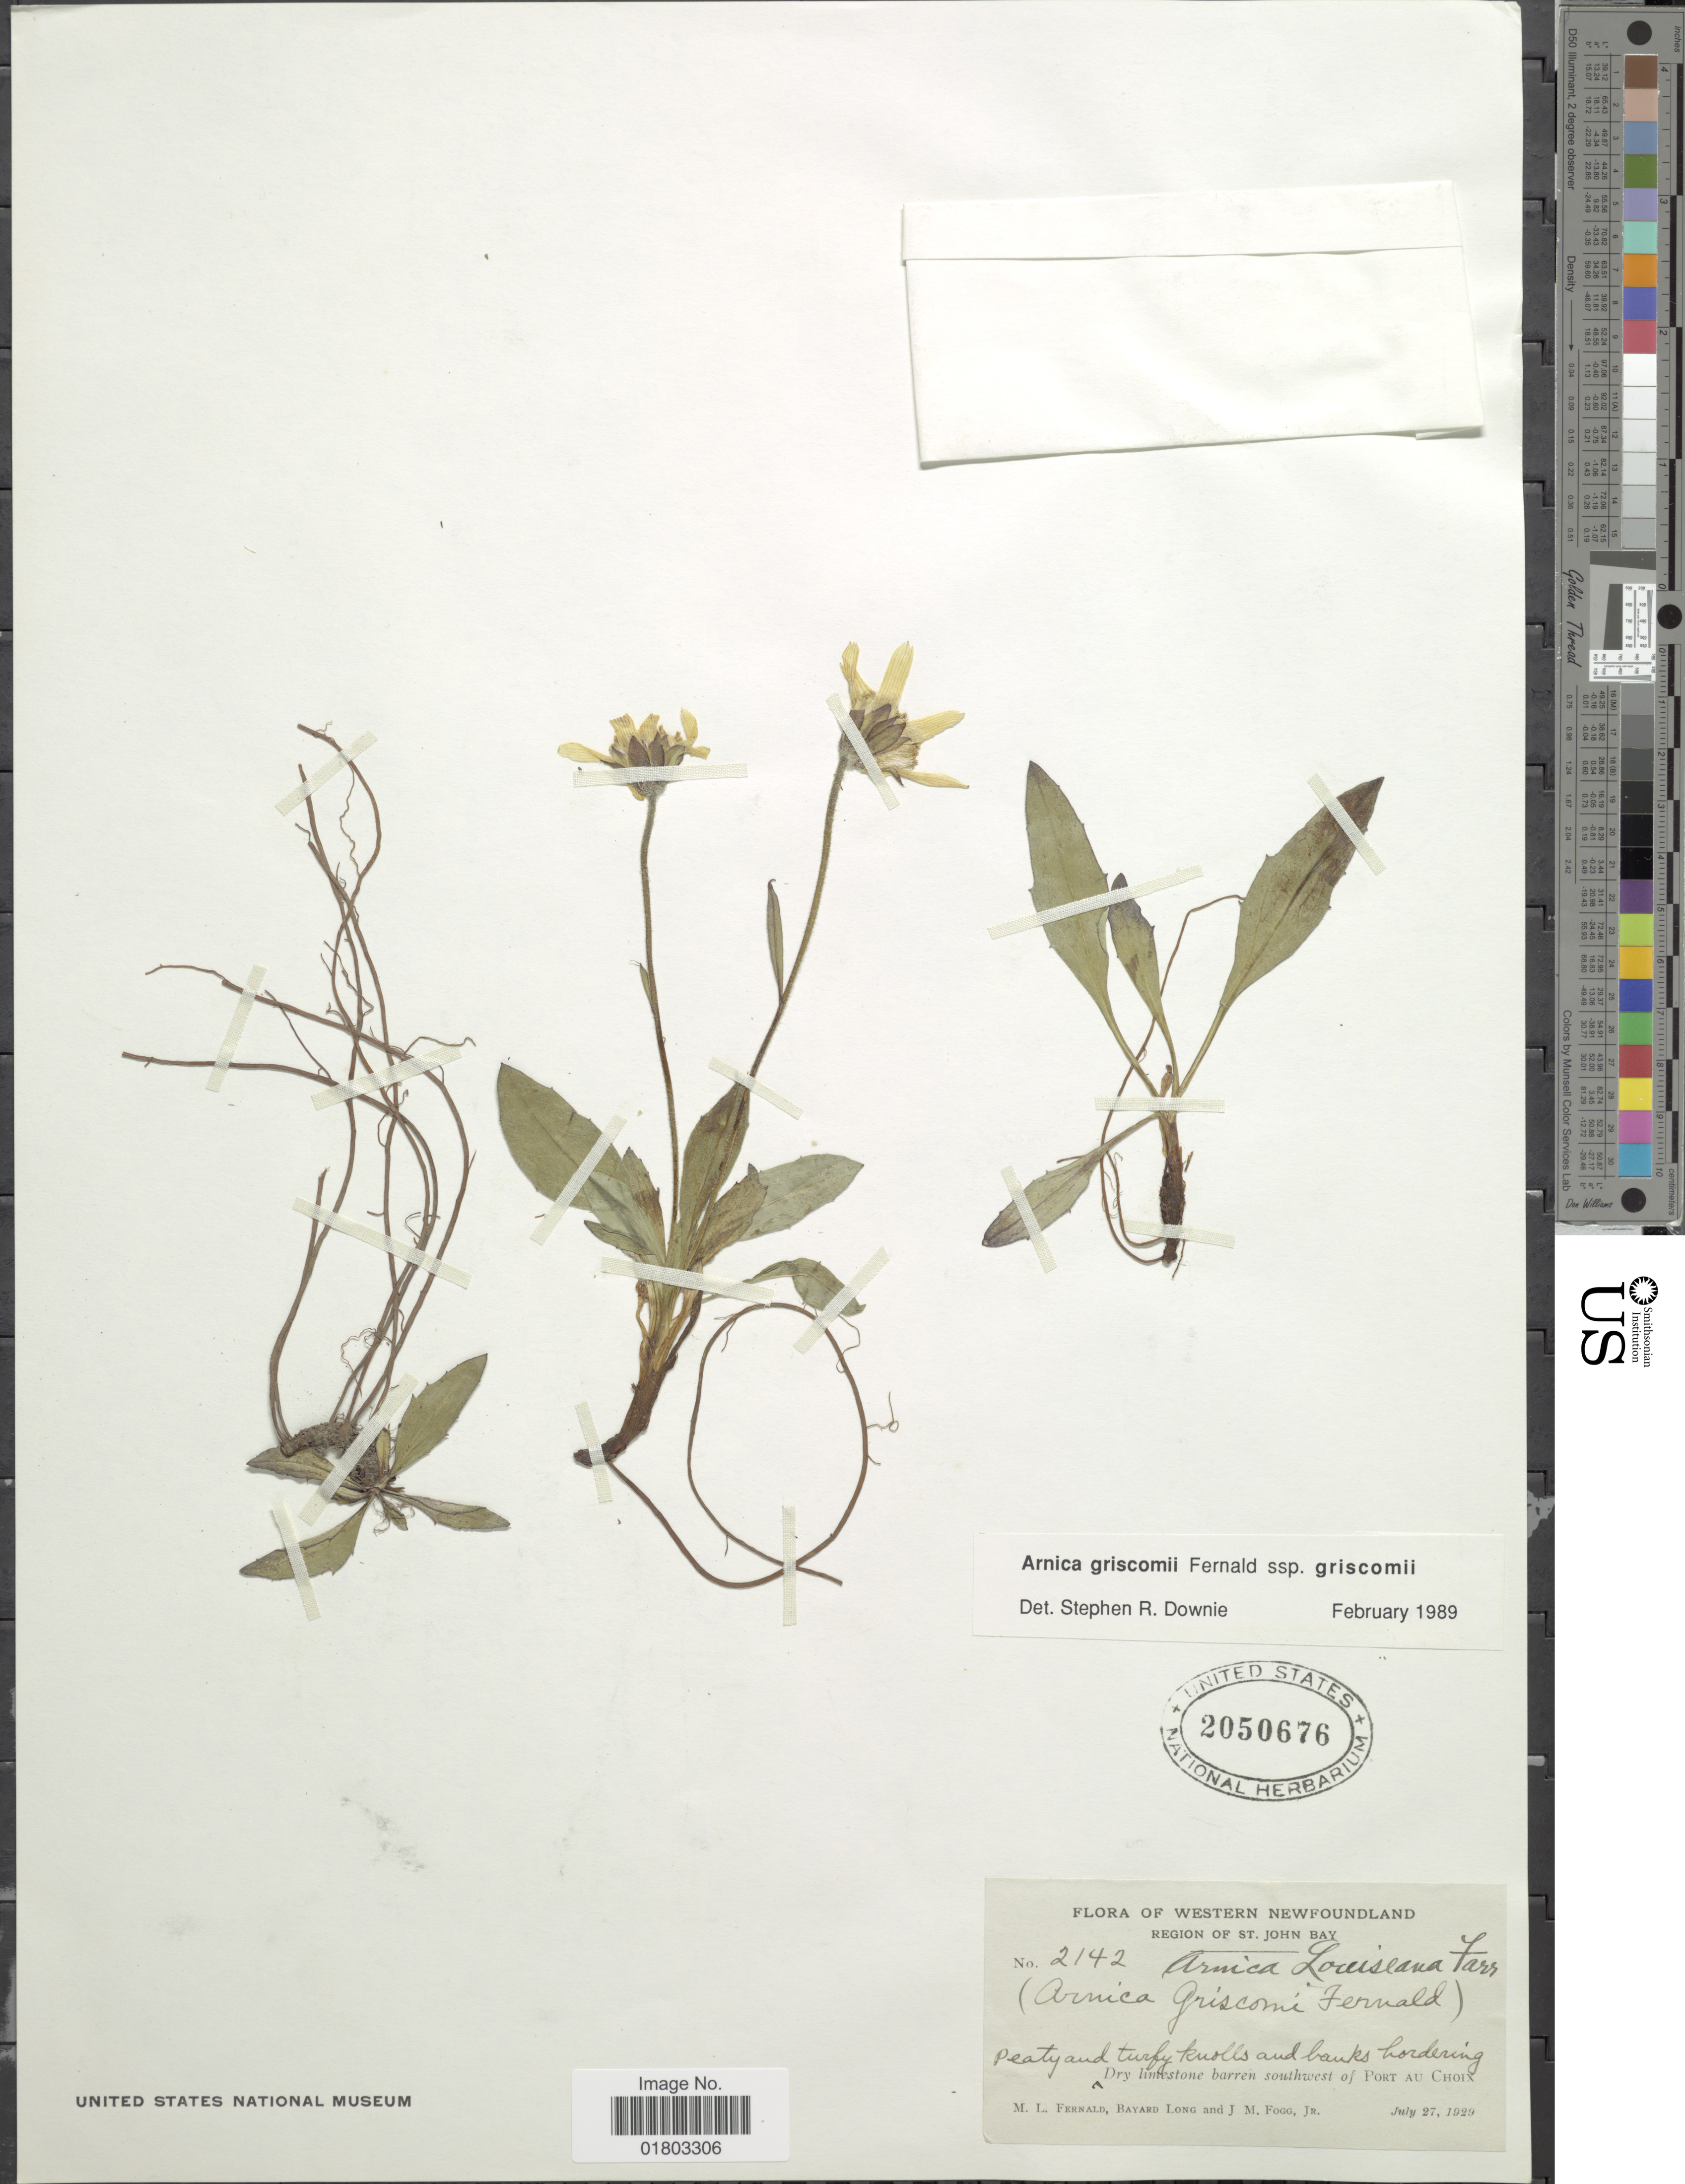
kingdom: Plantae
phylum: Tracheophyta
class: Magnoliopsida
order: Asterales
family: Asteraceae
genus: Arnica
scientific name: Arnica griscomii subsp. griscomii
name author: Fernald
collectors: M. L. Fernald, B. Long & J. Fogg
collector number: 2142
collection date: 1929-07-27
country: Canada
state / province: Newfoundland and Labrador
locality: Western Newfoundland, Region of St. John Bay, Platy and turfy knolls and banks bordering, Dry limestone barren southwest of Port Au Choix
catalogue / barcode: US 2050676